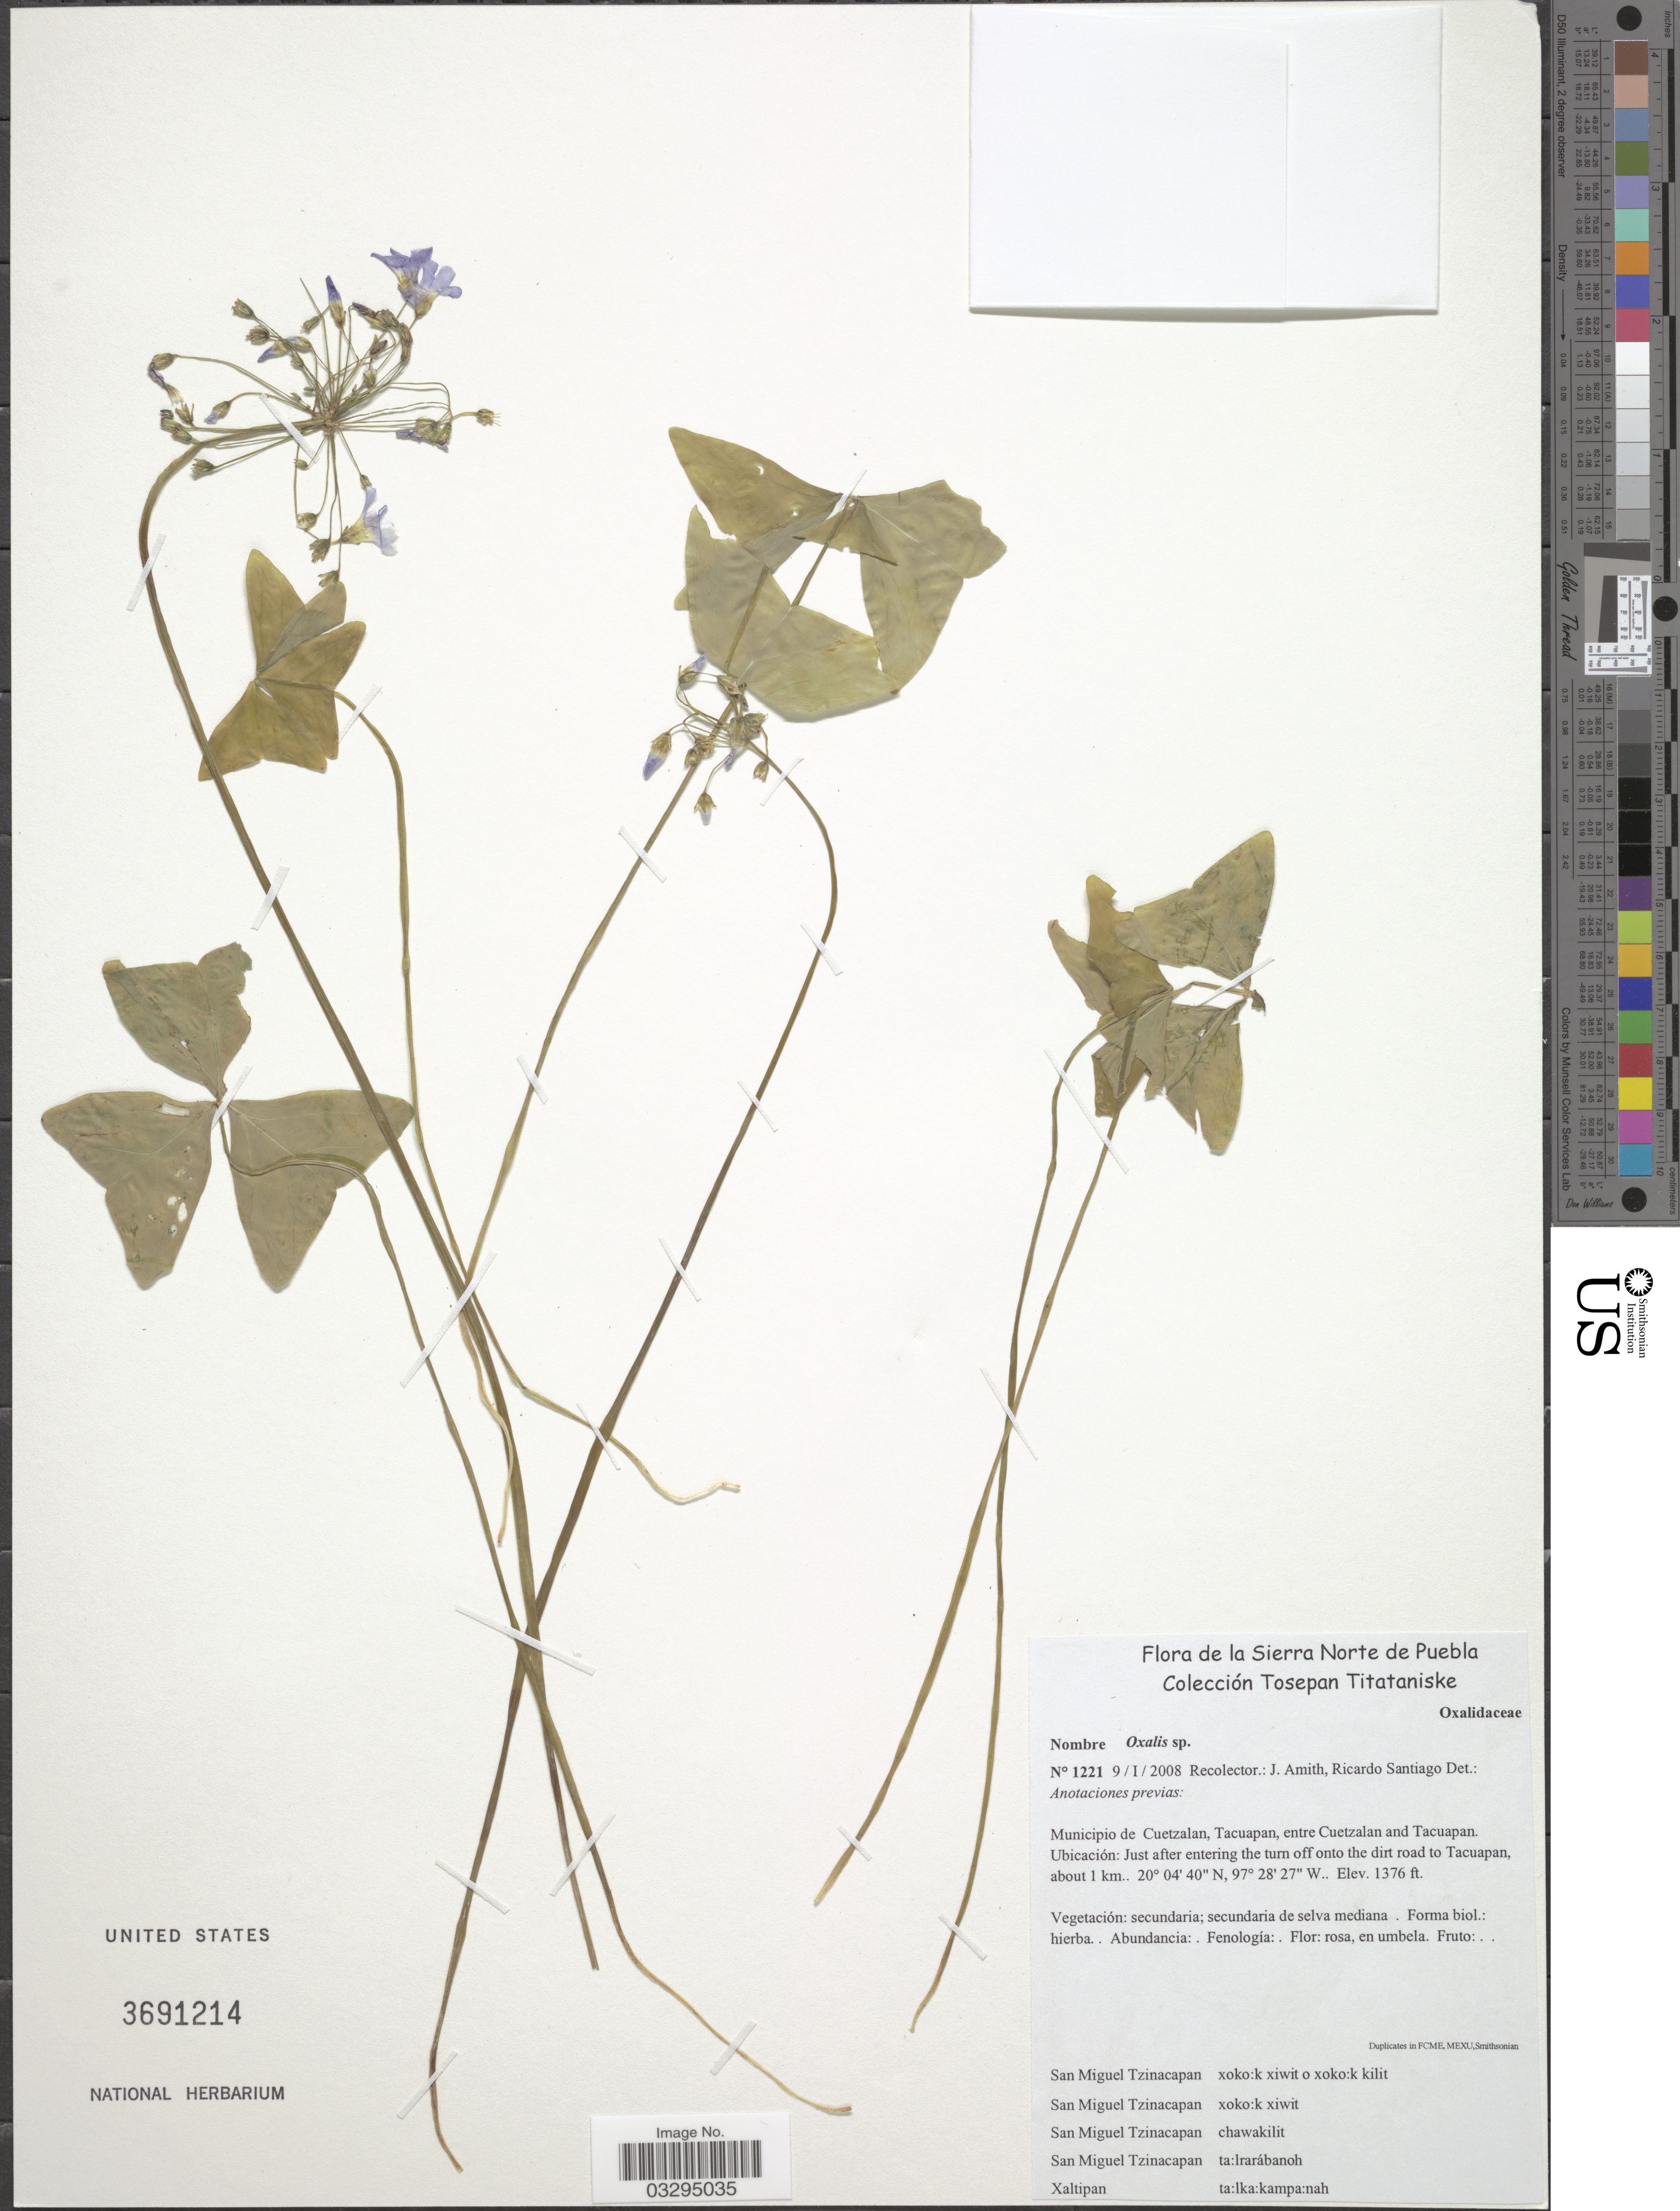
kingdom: Plantae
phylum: Tracheophyta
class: Magnoliopsida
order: Oxalidales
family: Oxalidaceae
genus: Oxalis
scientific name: Oxalis sp.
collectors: J. D. Amith & R. Santiago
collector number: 1221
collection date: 2008-01-09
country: Mexico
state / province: Puebla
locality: Sierra Norte de Puebla. Colección Tosepan Titataniske. Municipio de Cuetzalan, Tacuapan, entre Cuetzalan and Tacuapan. Ubicación: Just after entering the turn off onto the dirt road to Tacuapan, about 1 km.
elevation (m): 419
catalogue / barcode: US 3691214